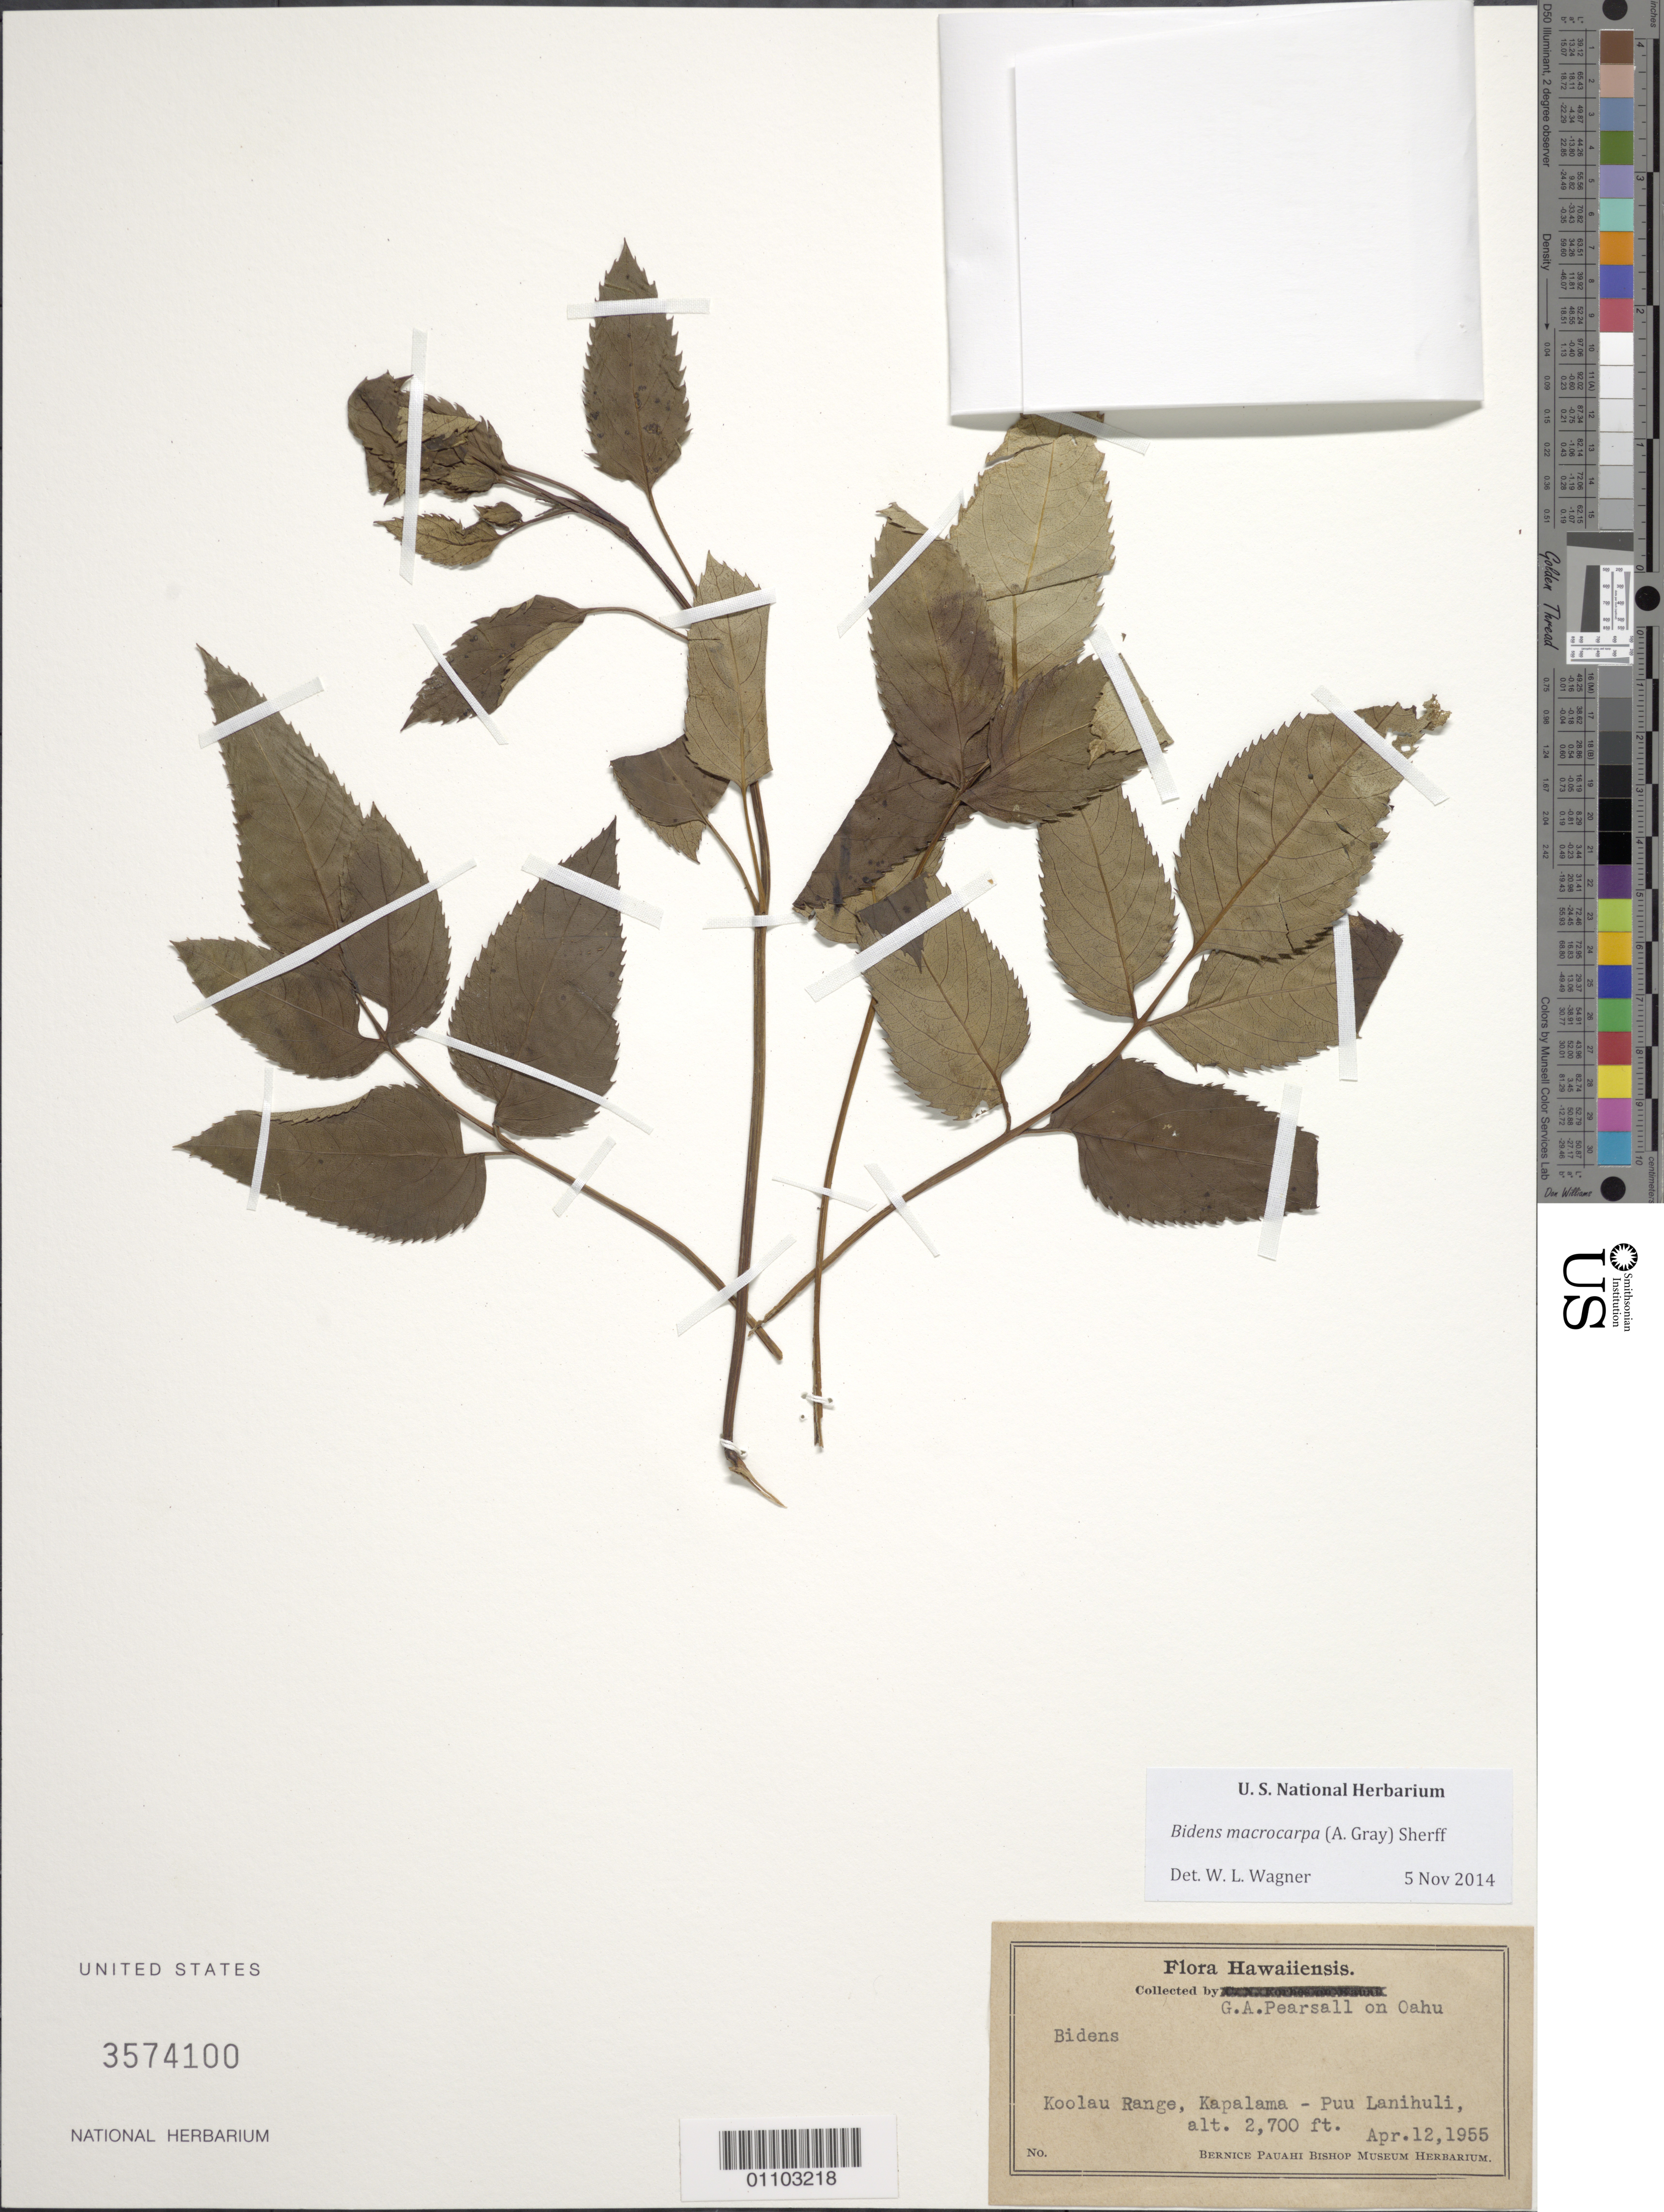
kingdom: Plantae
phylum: Tracheophyta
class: Magnoliopsida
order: Asterales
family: Asteraceae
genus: Bidens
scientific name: Bidens macrocarpa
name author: (A. Gray) Sherff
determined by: Wagner, W. L., (BOT), Smithsonian Institution - National Museum of Natural History (UNITED STATES)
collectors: G. Pearsall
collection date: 1955-04-12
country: United States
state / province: Hawaii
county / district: Honolulu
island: Oahu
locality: Koolau Range, Kapalama- Puu Lanihuli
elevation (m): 823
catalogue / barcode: US 3574100